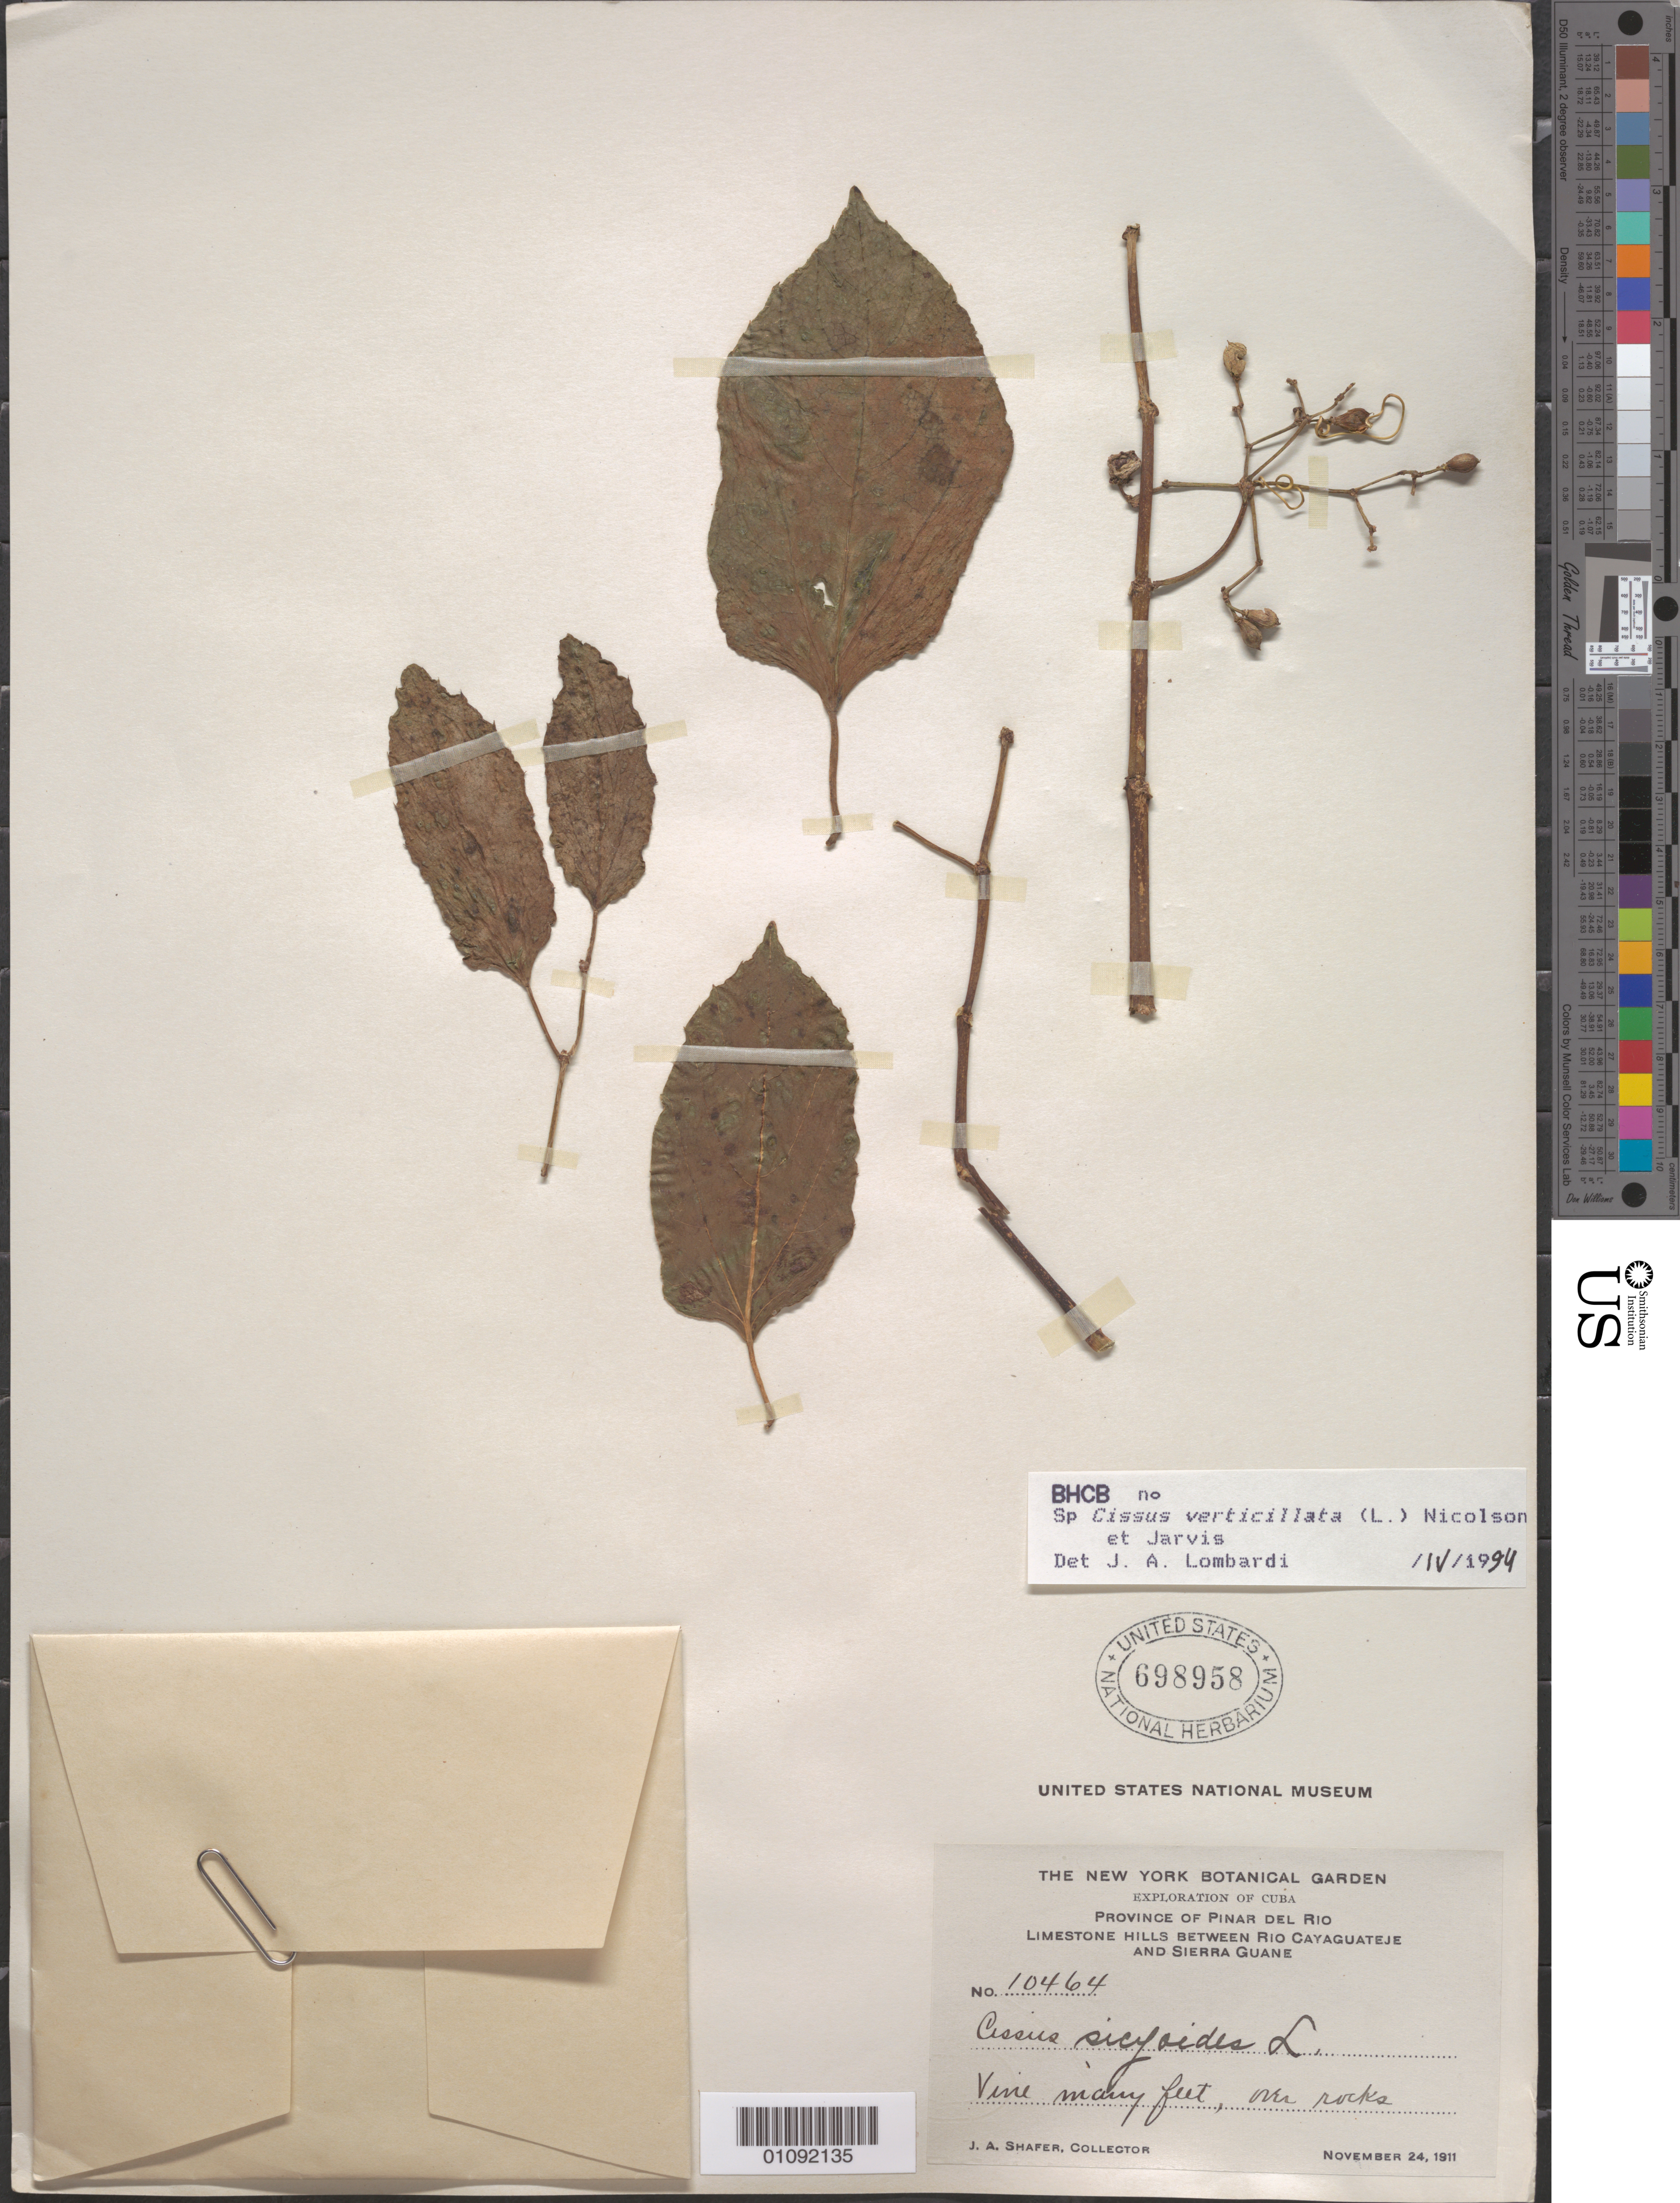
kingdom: Plantae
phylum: Tracheophyta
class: Magnoliopsida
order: Vitales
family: Vitaceae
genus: Cissus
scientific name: Cissus verticillata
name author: (L.) Nicolson & C.E. Jarvis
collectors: J. A. Shafer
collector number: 10464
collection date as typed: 24 Nov 1911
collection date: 1911-11-24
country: Cuba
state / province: Pinar del Rio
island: Cuba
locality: Limestone Hills between Rio Cayaguateje and Sierra Guane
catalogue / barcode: US 698958